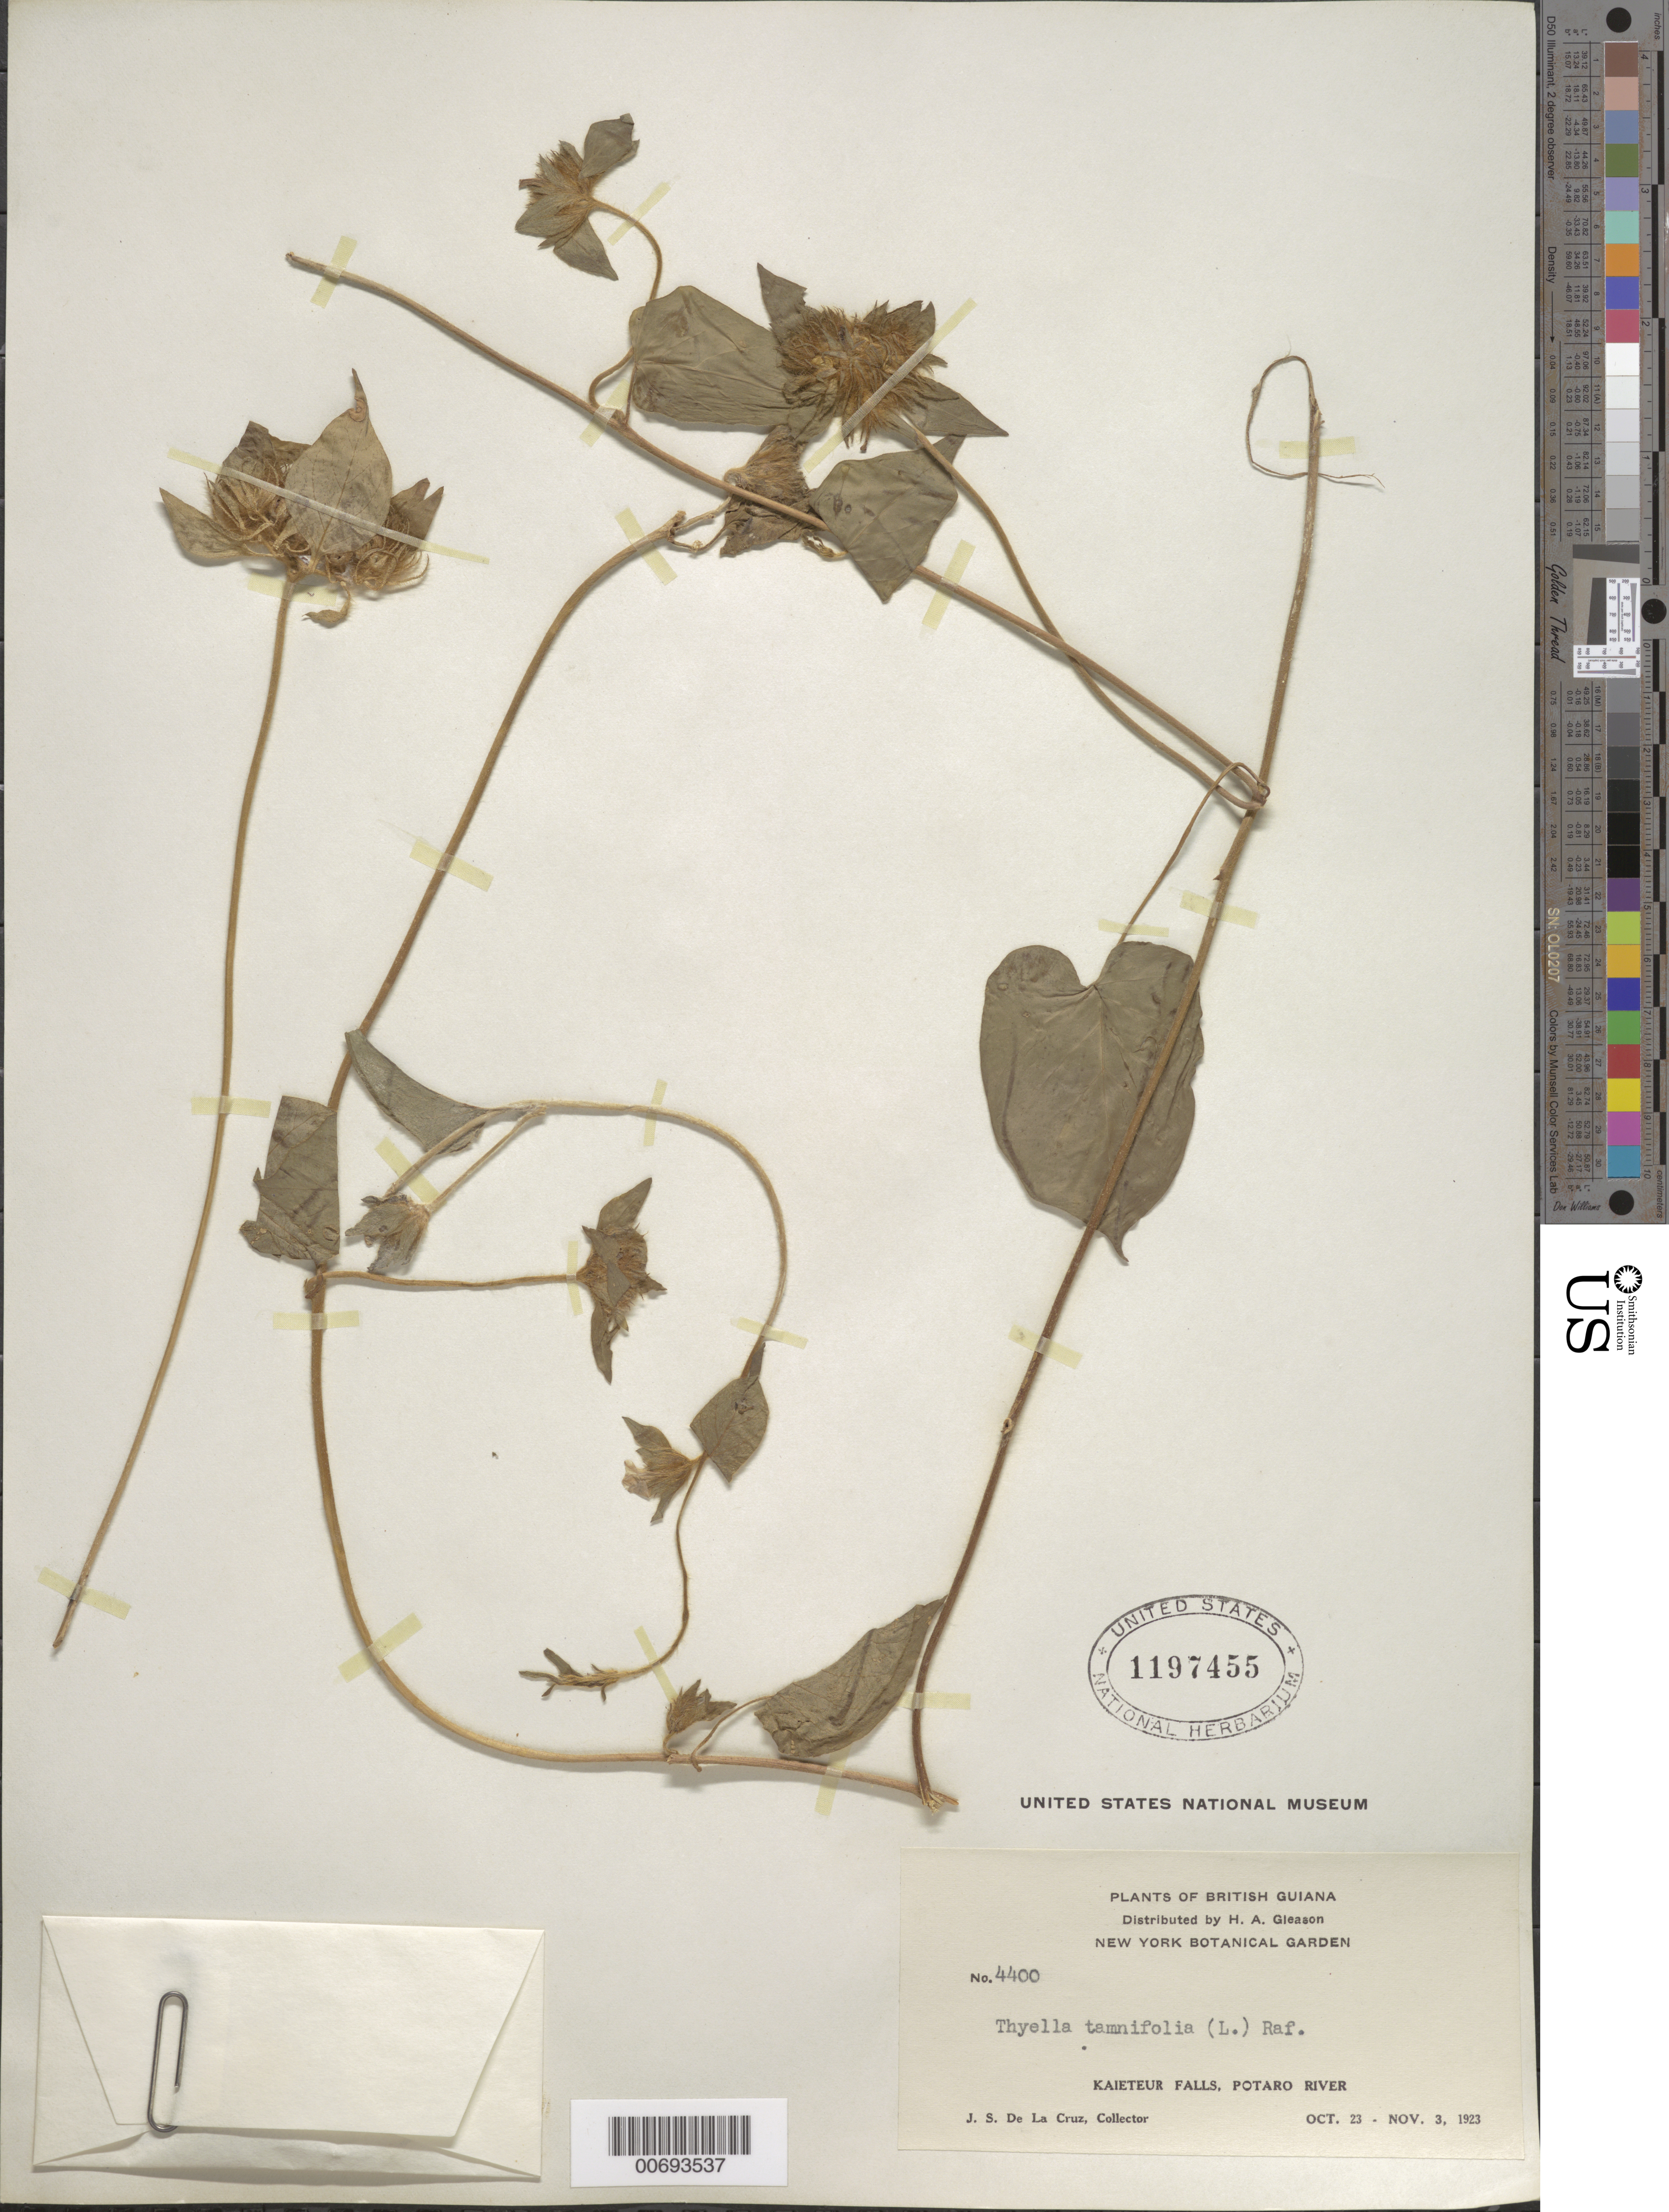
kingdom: Plantae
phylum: Tracheophyta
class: Magnoliopsida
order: Solanales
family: Convolvulaceae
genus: Thyella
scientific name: Thyella tamnifolia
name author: (L.) Raf.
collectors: J. S. de la Cruz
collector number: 4400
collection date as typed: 23-Oct-23 to 3-Nov-23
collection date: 1923-10-23/1923-11-03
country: Guyana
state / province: Potaro-Siparuni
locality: Kaieteur Falls, Potaro R.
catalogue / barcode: US 1197455